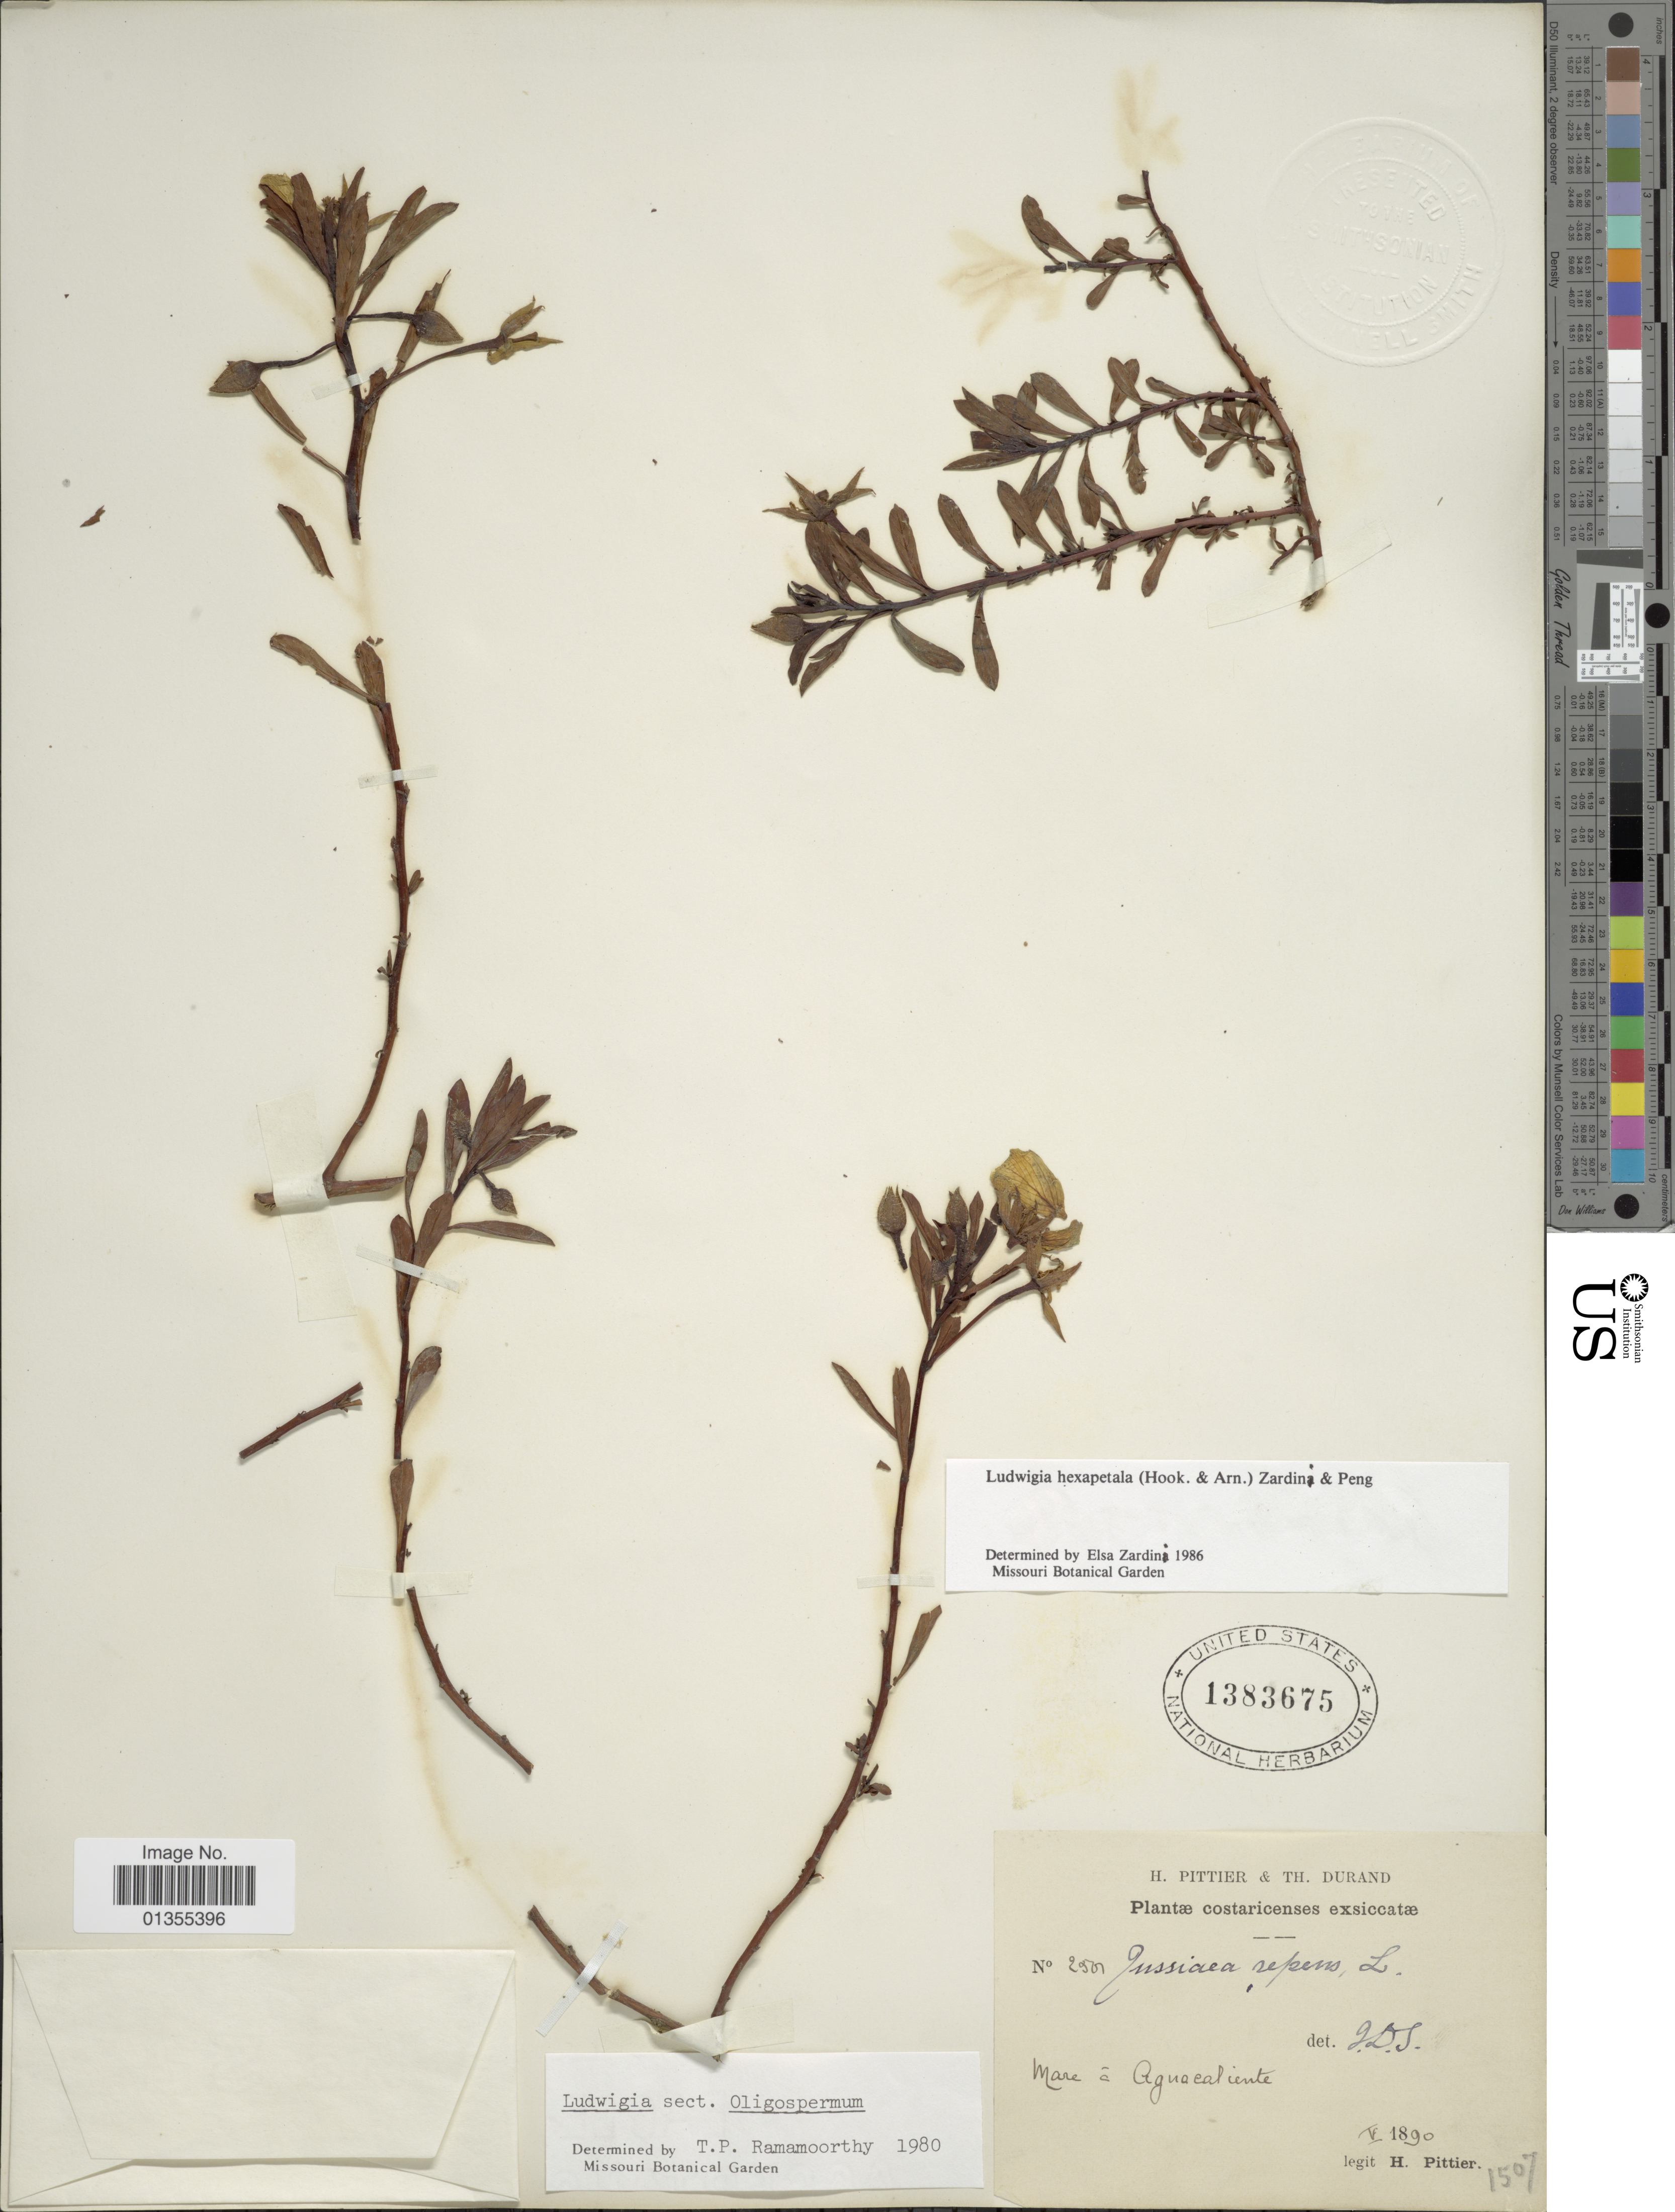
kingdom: Plantae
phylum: Tracheophyta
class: Magnoliopsida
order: Myrtales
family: Onagraceae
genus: Ludwigia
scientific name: Ludwigia hexapetala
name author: (Hook. & Arn.) Zardini et al.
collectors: H. F. Pittier & T. Durand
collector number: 2501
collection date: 1890-05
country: Costa Rica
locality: Mare á Agnaealiente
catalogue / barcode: US 1383675